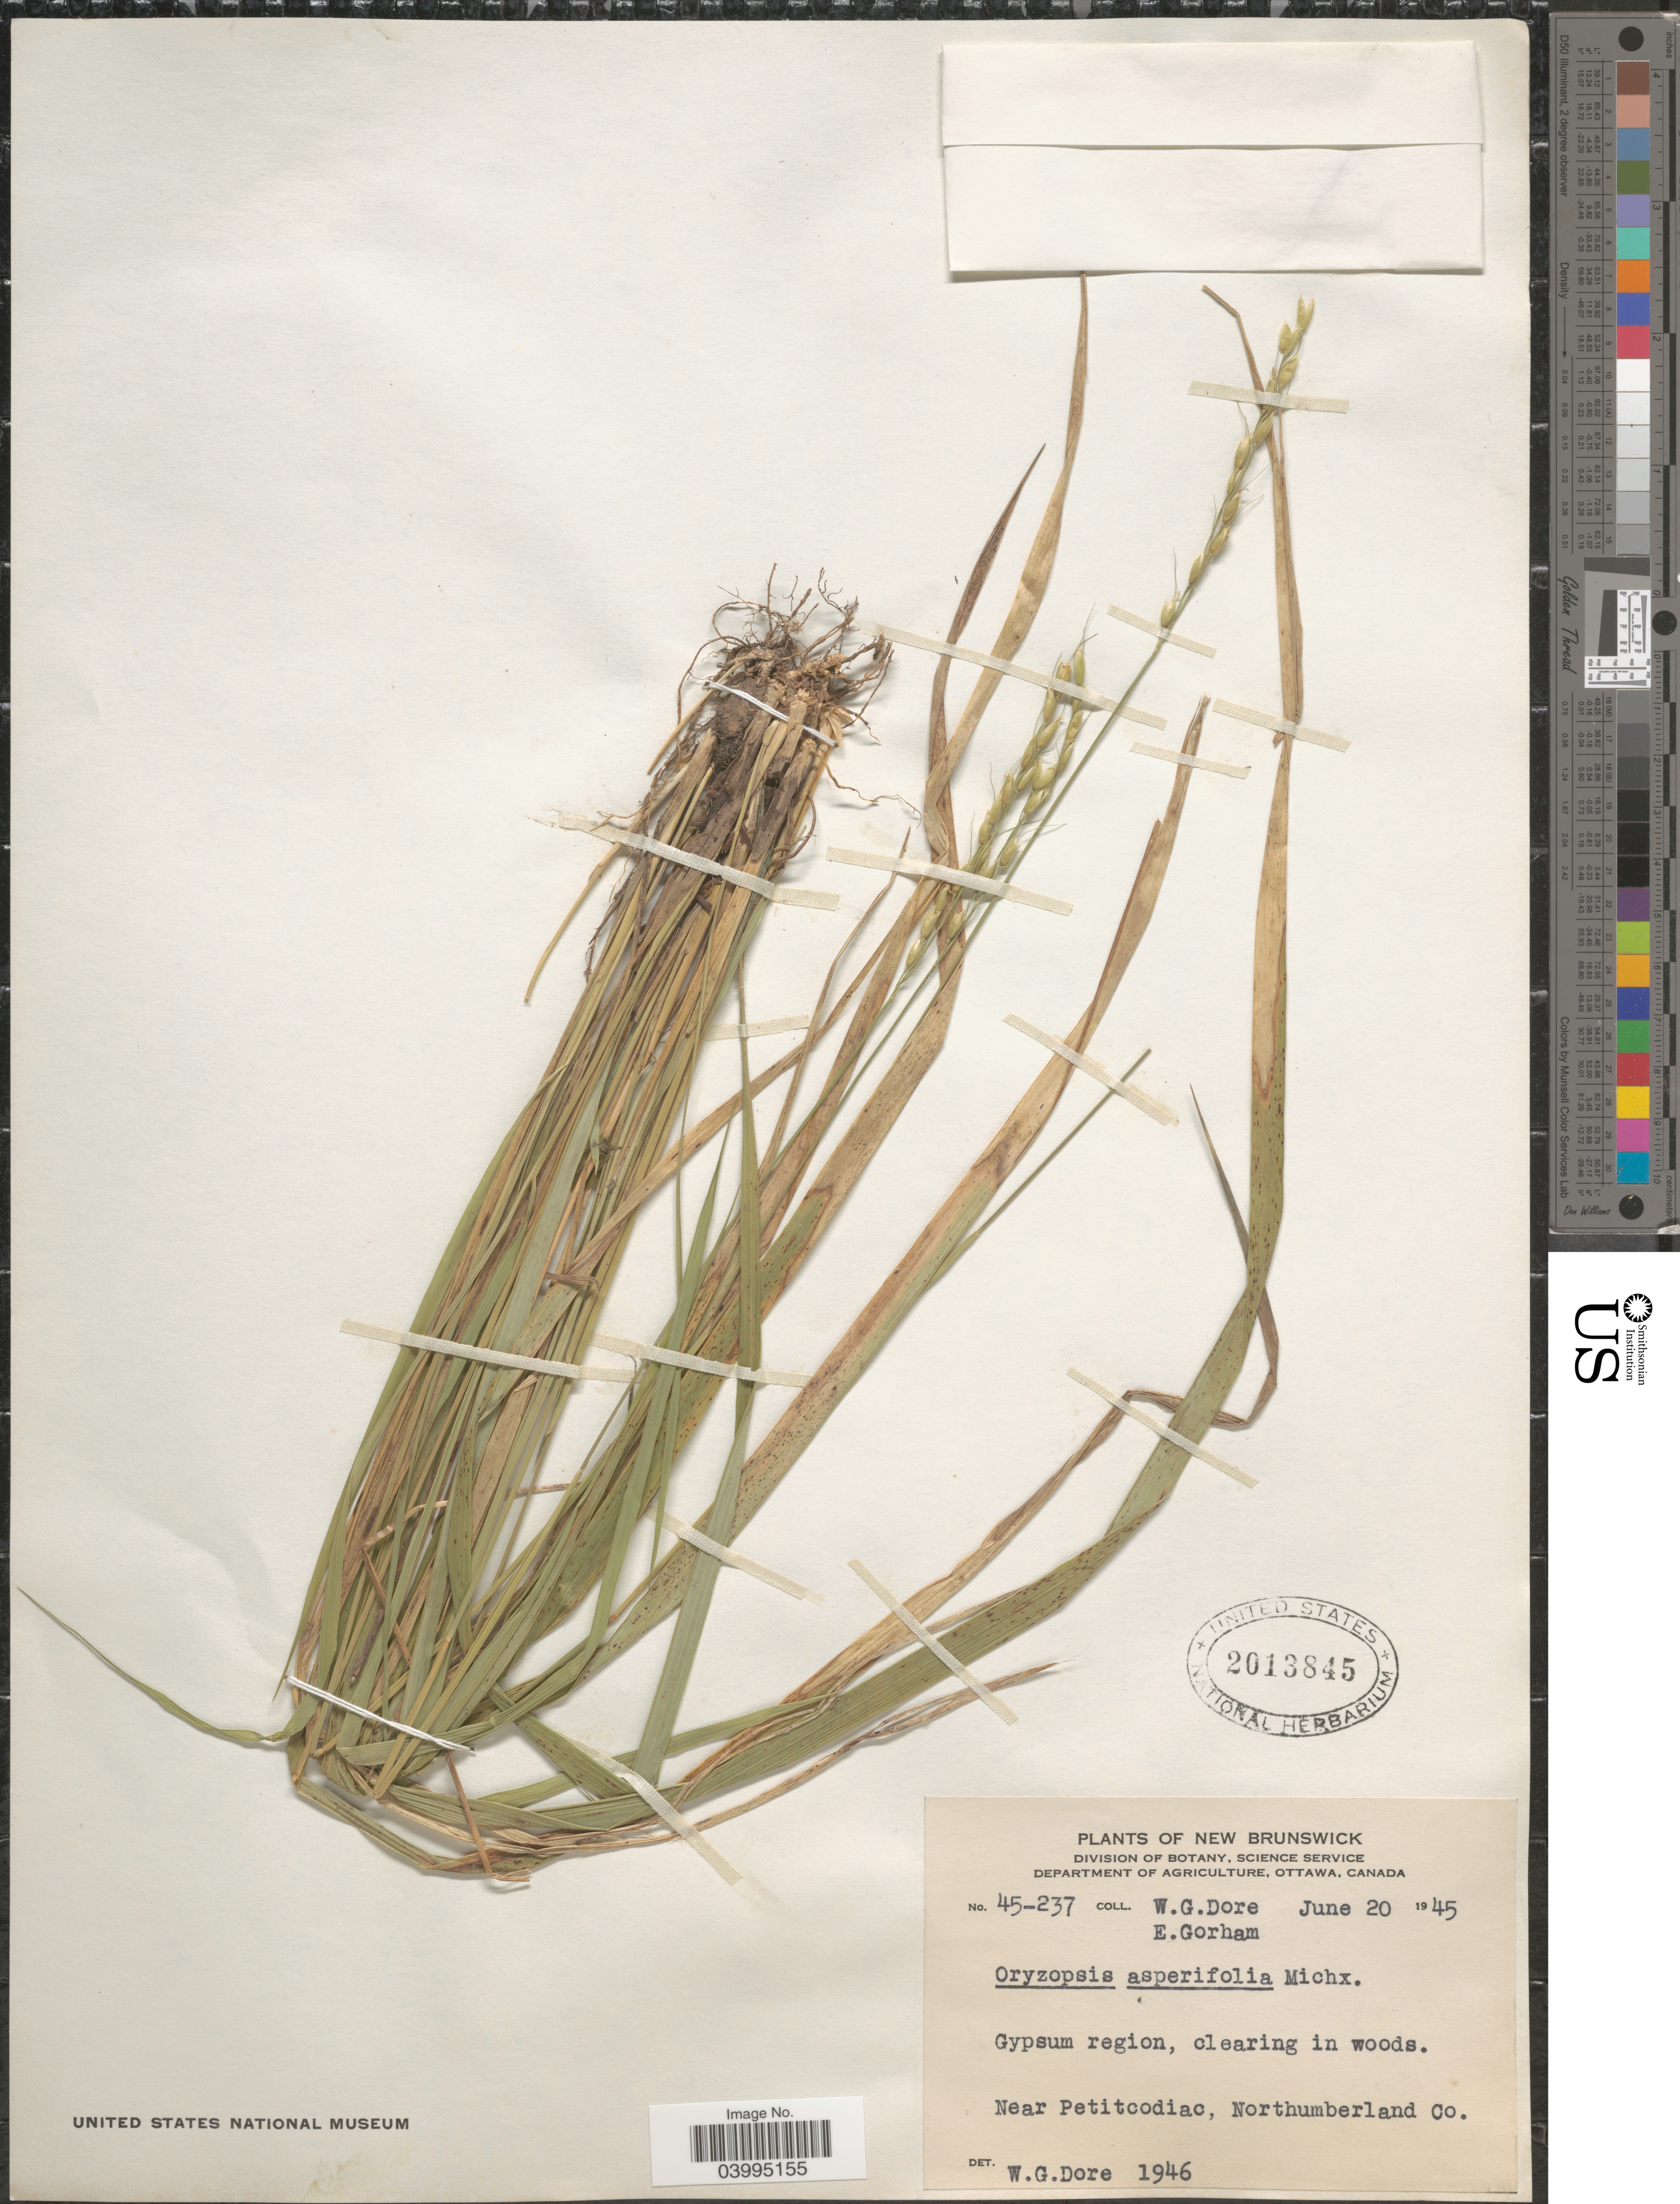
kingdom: Plantae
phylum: Tracheophyta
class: Liliopsida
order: Poales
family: Poaceae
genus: Oryzopsis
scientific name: Oryzopsis asperifolia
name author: Michx.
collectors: W. Dore & E. Gorham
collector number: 45-237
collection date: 1945-06-20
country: Canada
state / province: New Brunswick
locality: Gypsum region, clearing in woods. Near Petitcodiac, Northumberland Co.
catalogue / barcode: US 2013845